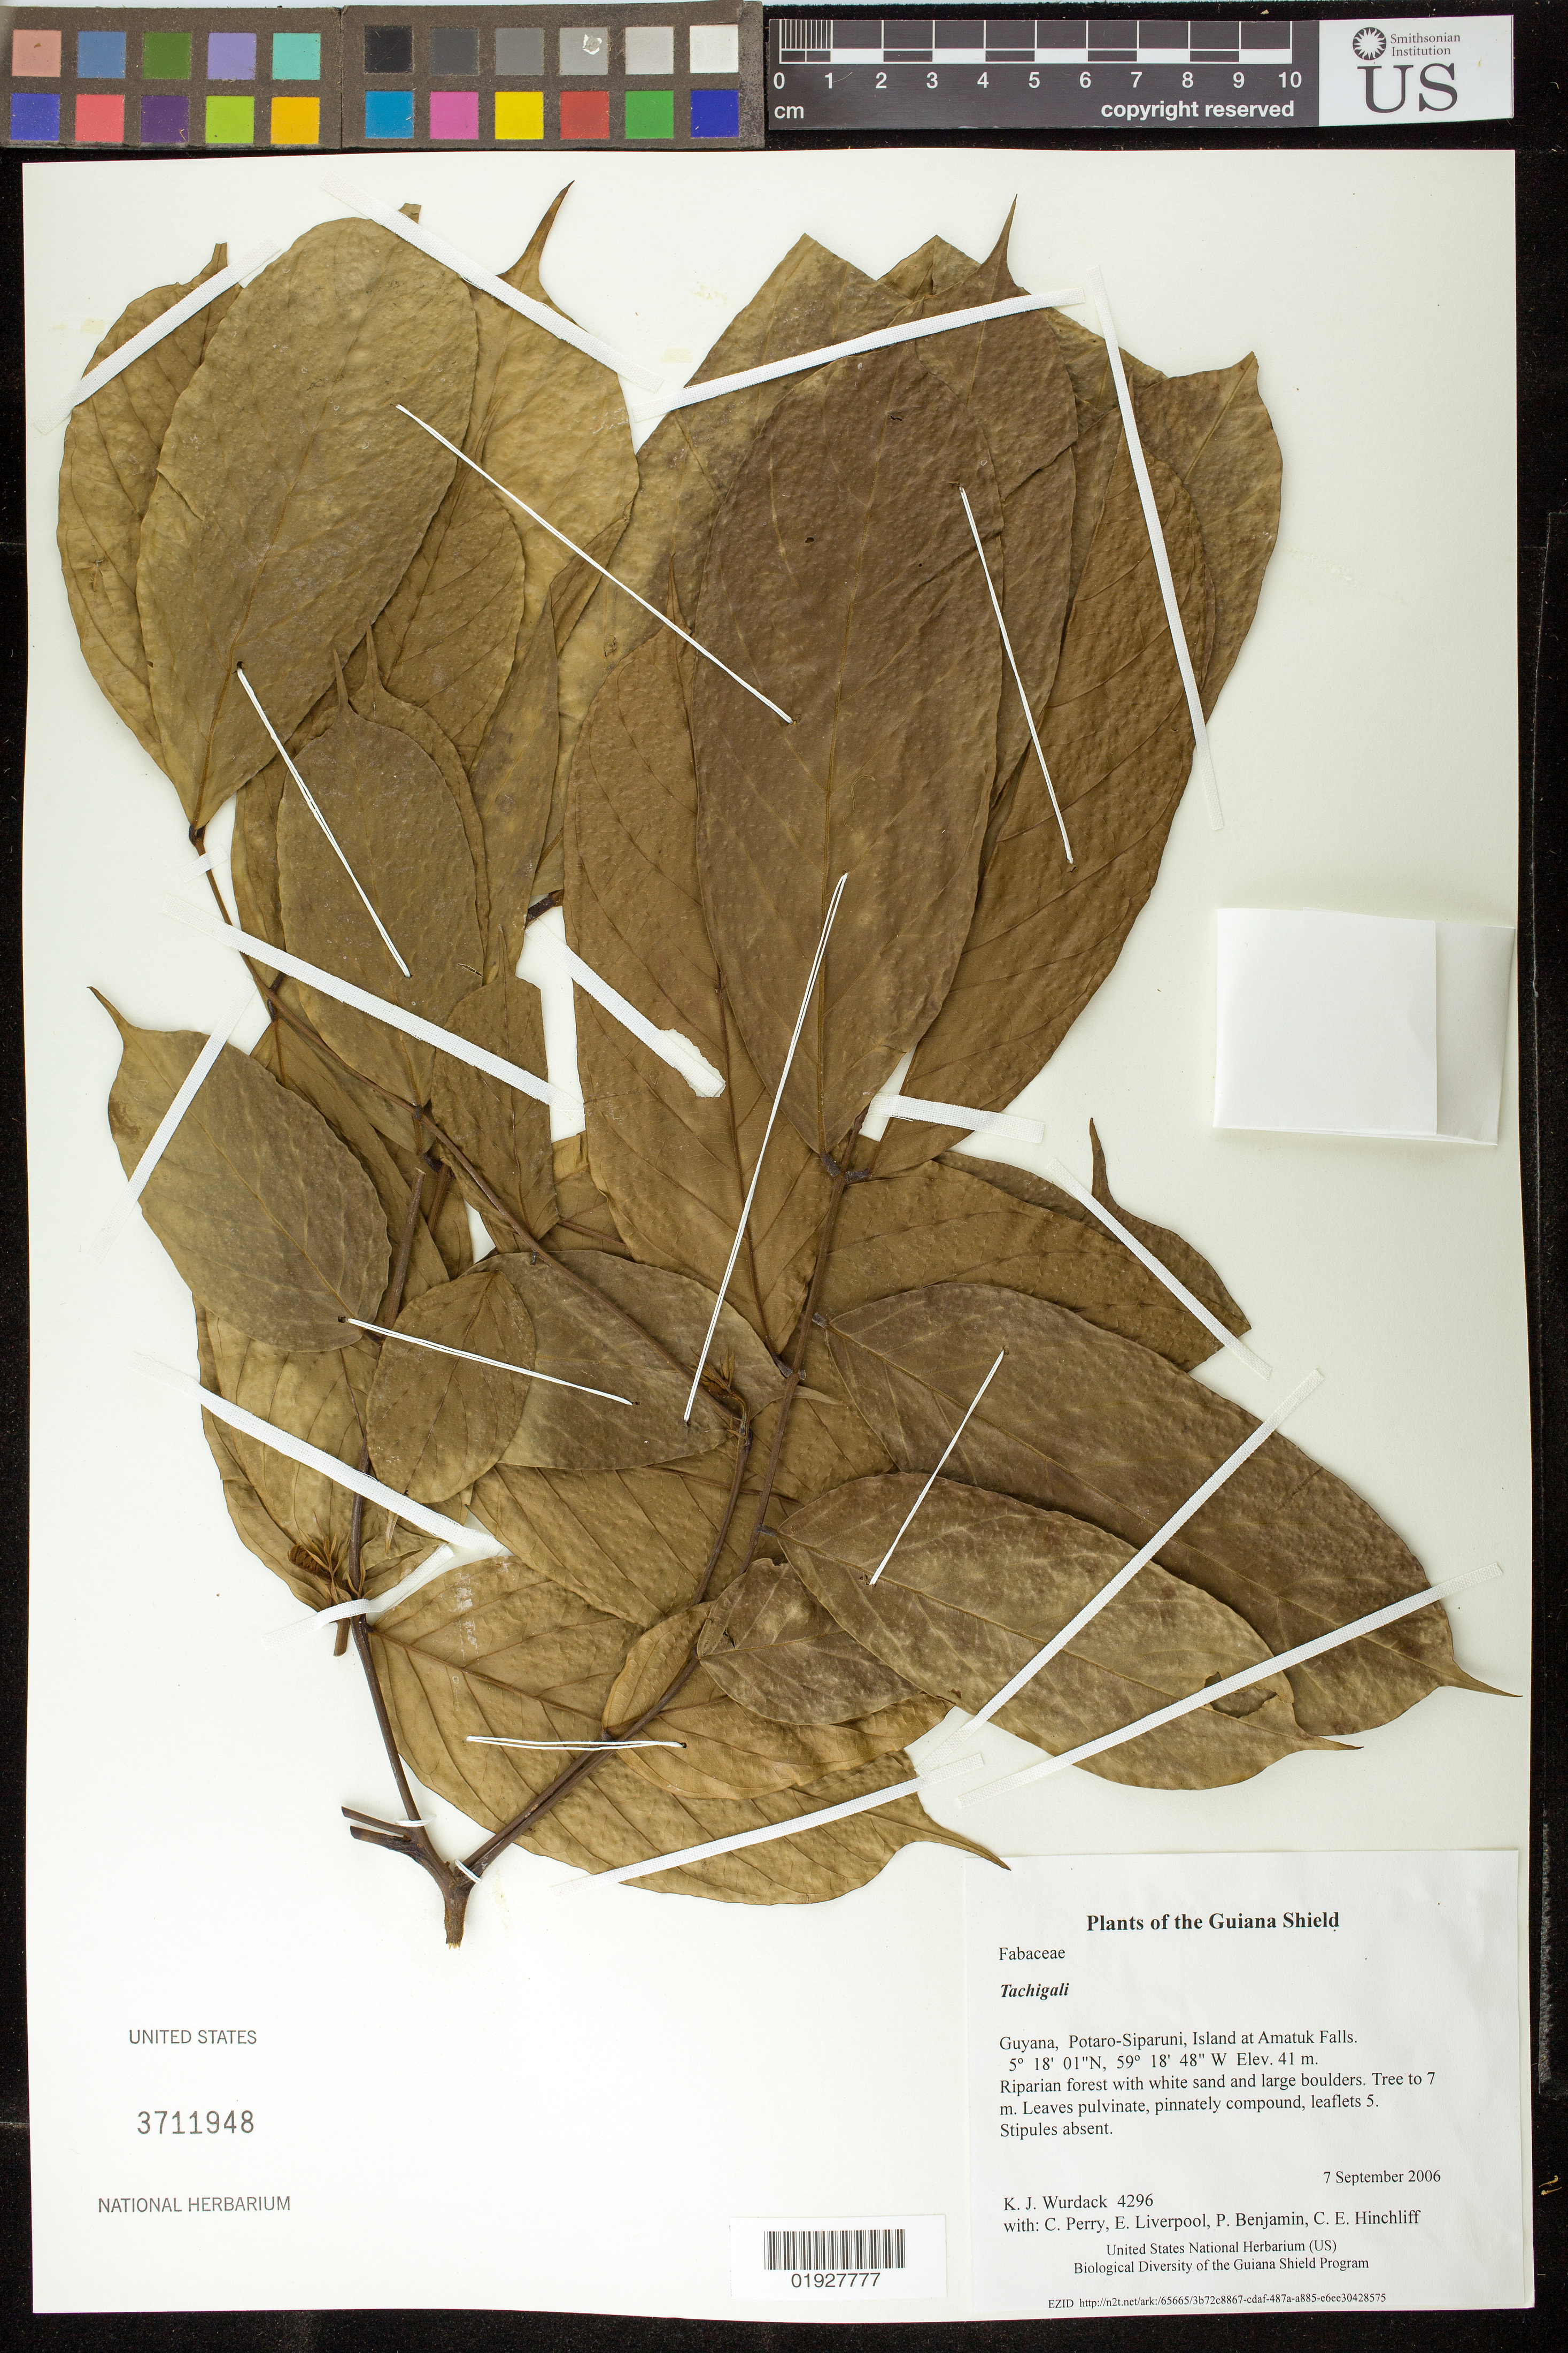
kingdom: Plantae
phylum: Tracheophyta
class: Magnoliopsida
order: Fabales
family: Fabaceae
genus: Tachigali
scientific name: Tachigali sp.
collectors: K. Wurdack, C. Perry, E. Liverpool, P. Benjamin, C. E. Hinchliff & K. M. Redden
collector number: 4296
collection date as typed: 7 September 2006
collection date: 2006-09-07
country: Guyana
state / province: Potaro-Siparuni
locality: Island at Amatuk Falls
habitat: Riparian forest with white sand and large boulders.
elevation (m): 41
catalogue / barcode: US 3711948